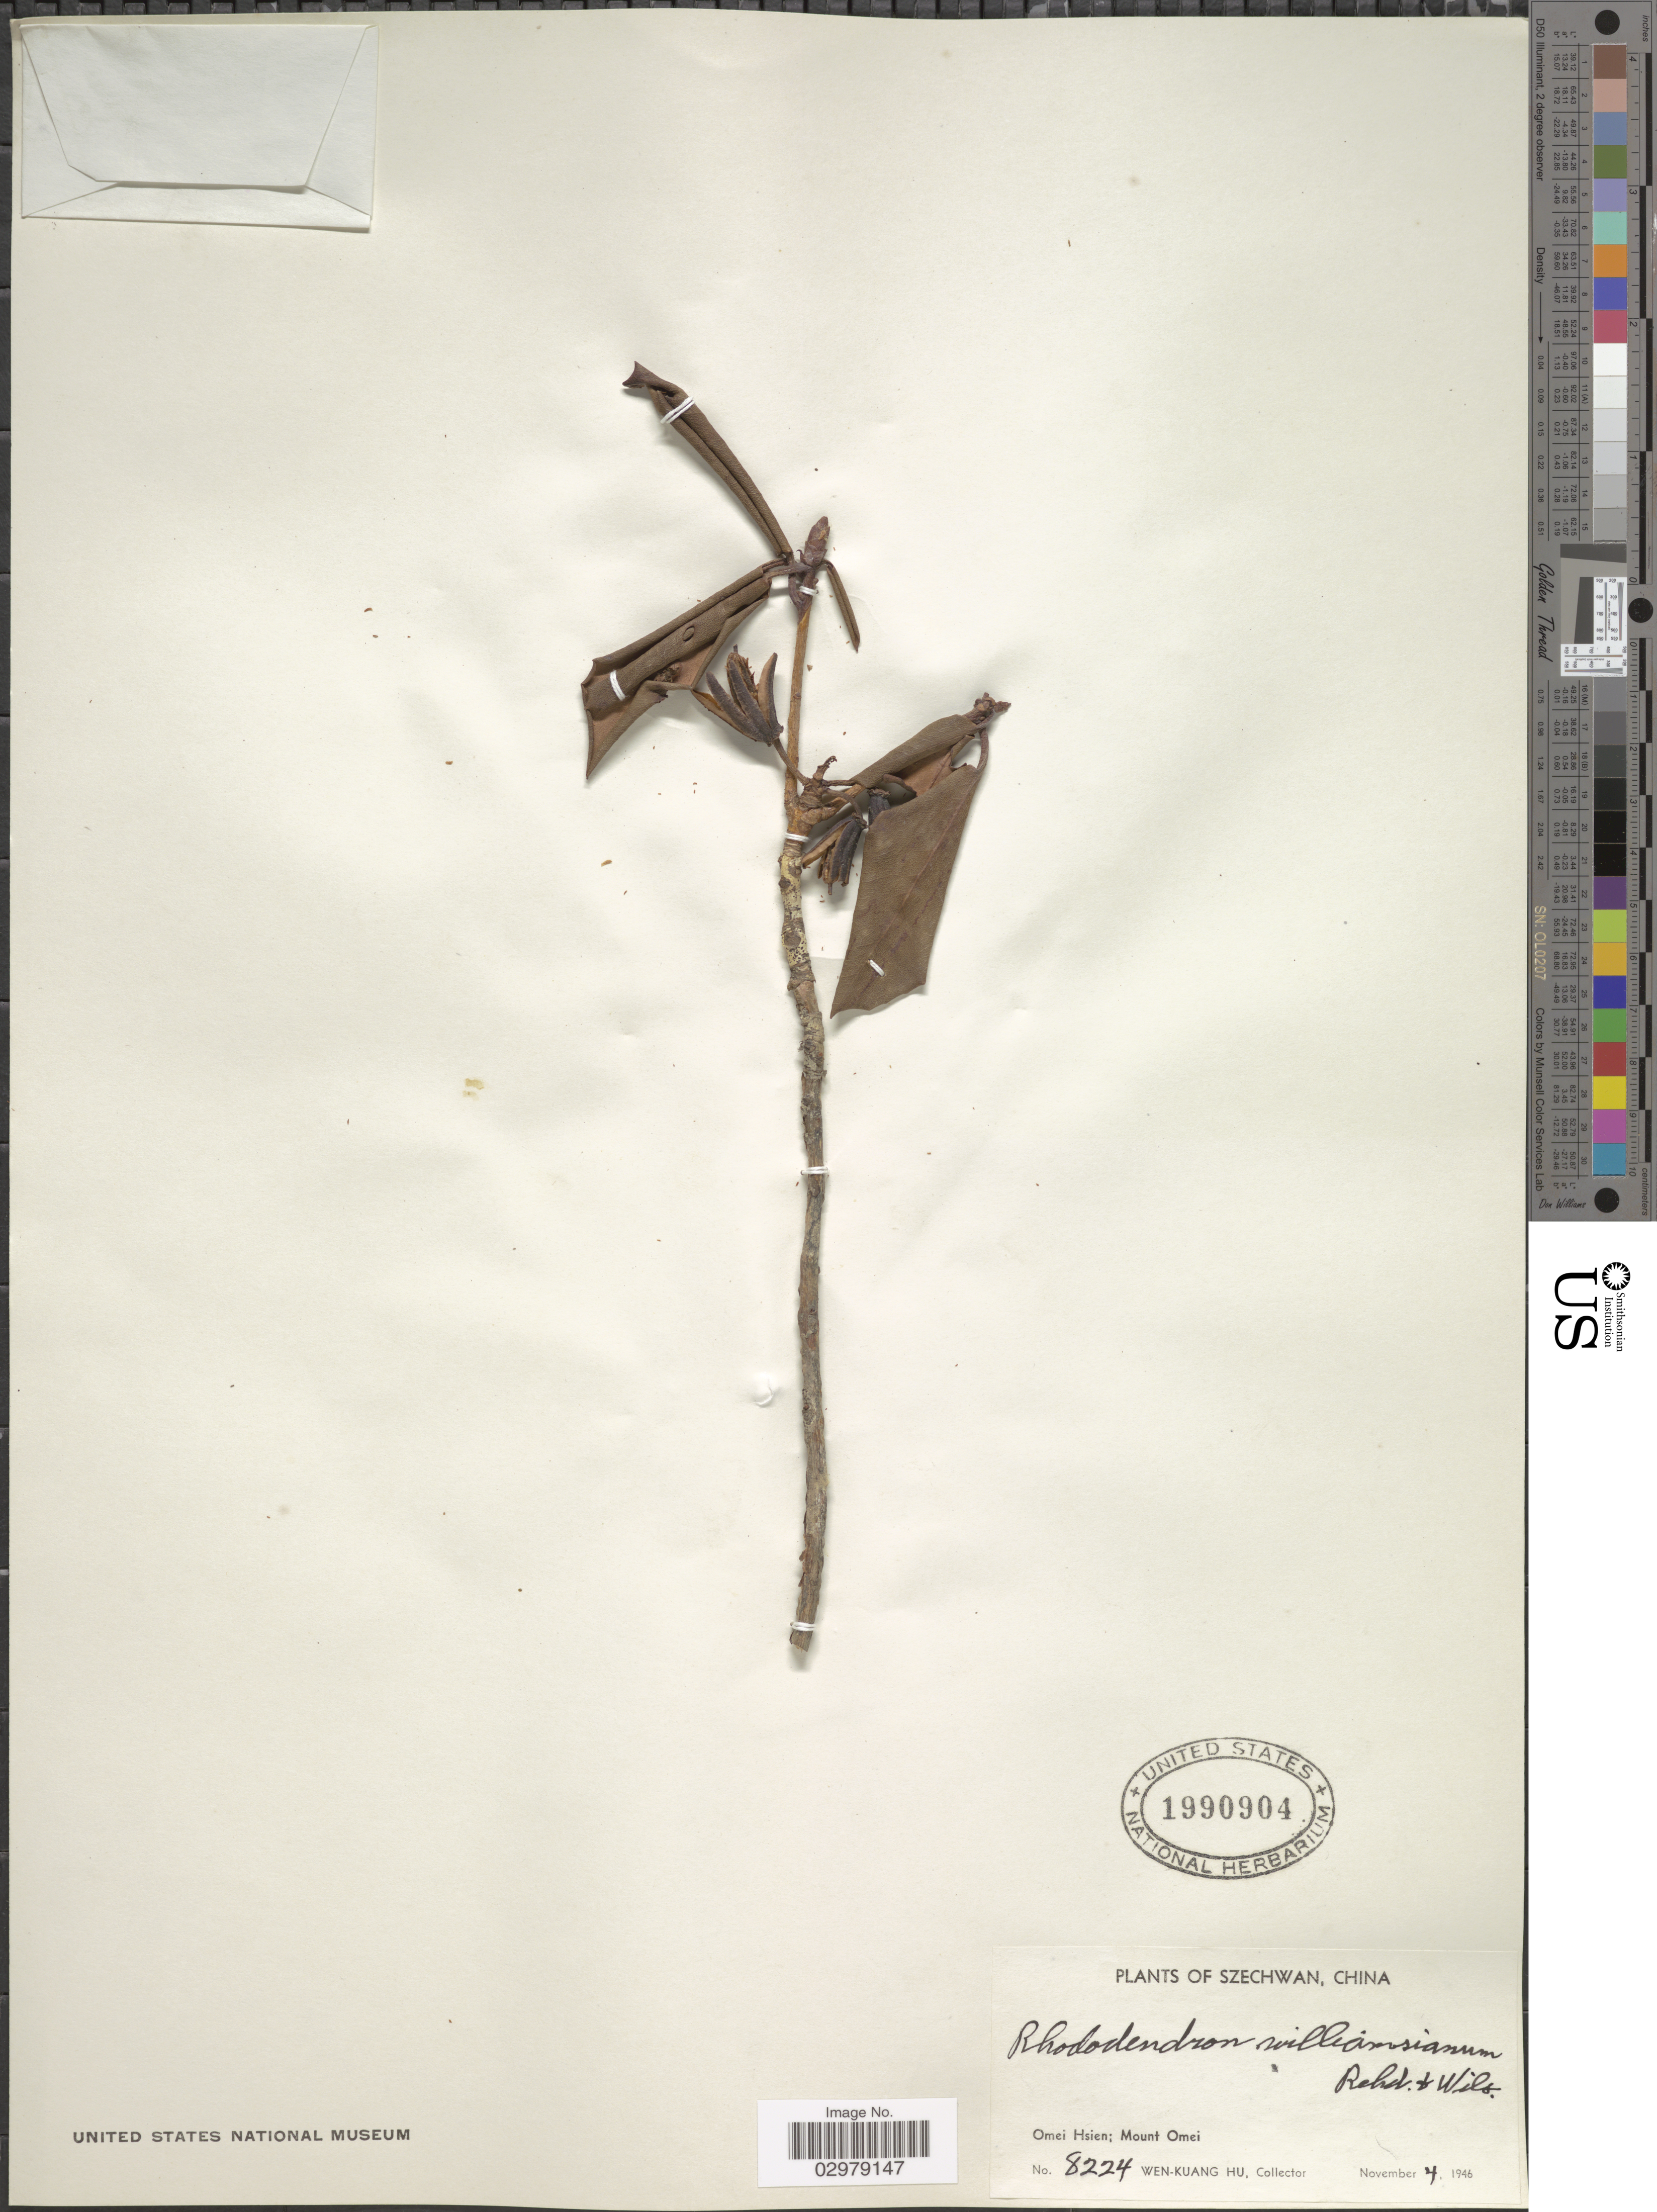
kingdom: Plantae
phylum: Tracheophyta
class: Magnoliopsida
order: Ericales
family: Ericaceae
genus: Rhododendron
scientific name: Rhododendron williamsianum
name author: Rehder & E.H. Wilson in Sarg.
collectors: W. K. Hu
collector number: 8224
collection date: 1946-11-04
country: China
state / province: Sichuan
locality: Szechwan. Omei Hsien; Mount Omei.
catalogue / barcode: US 1990904